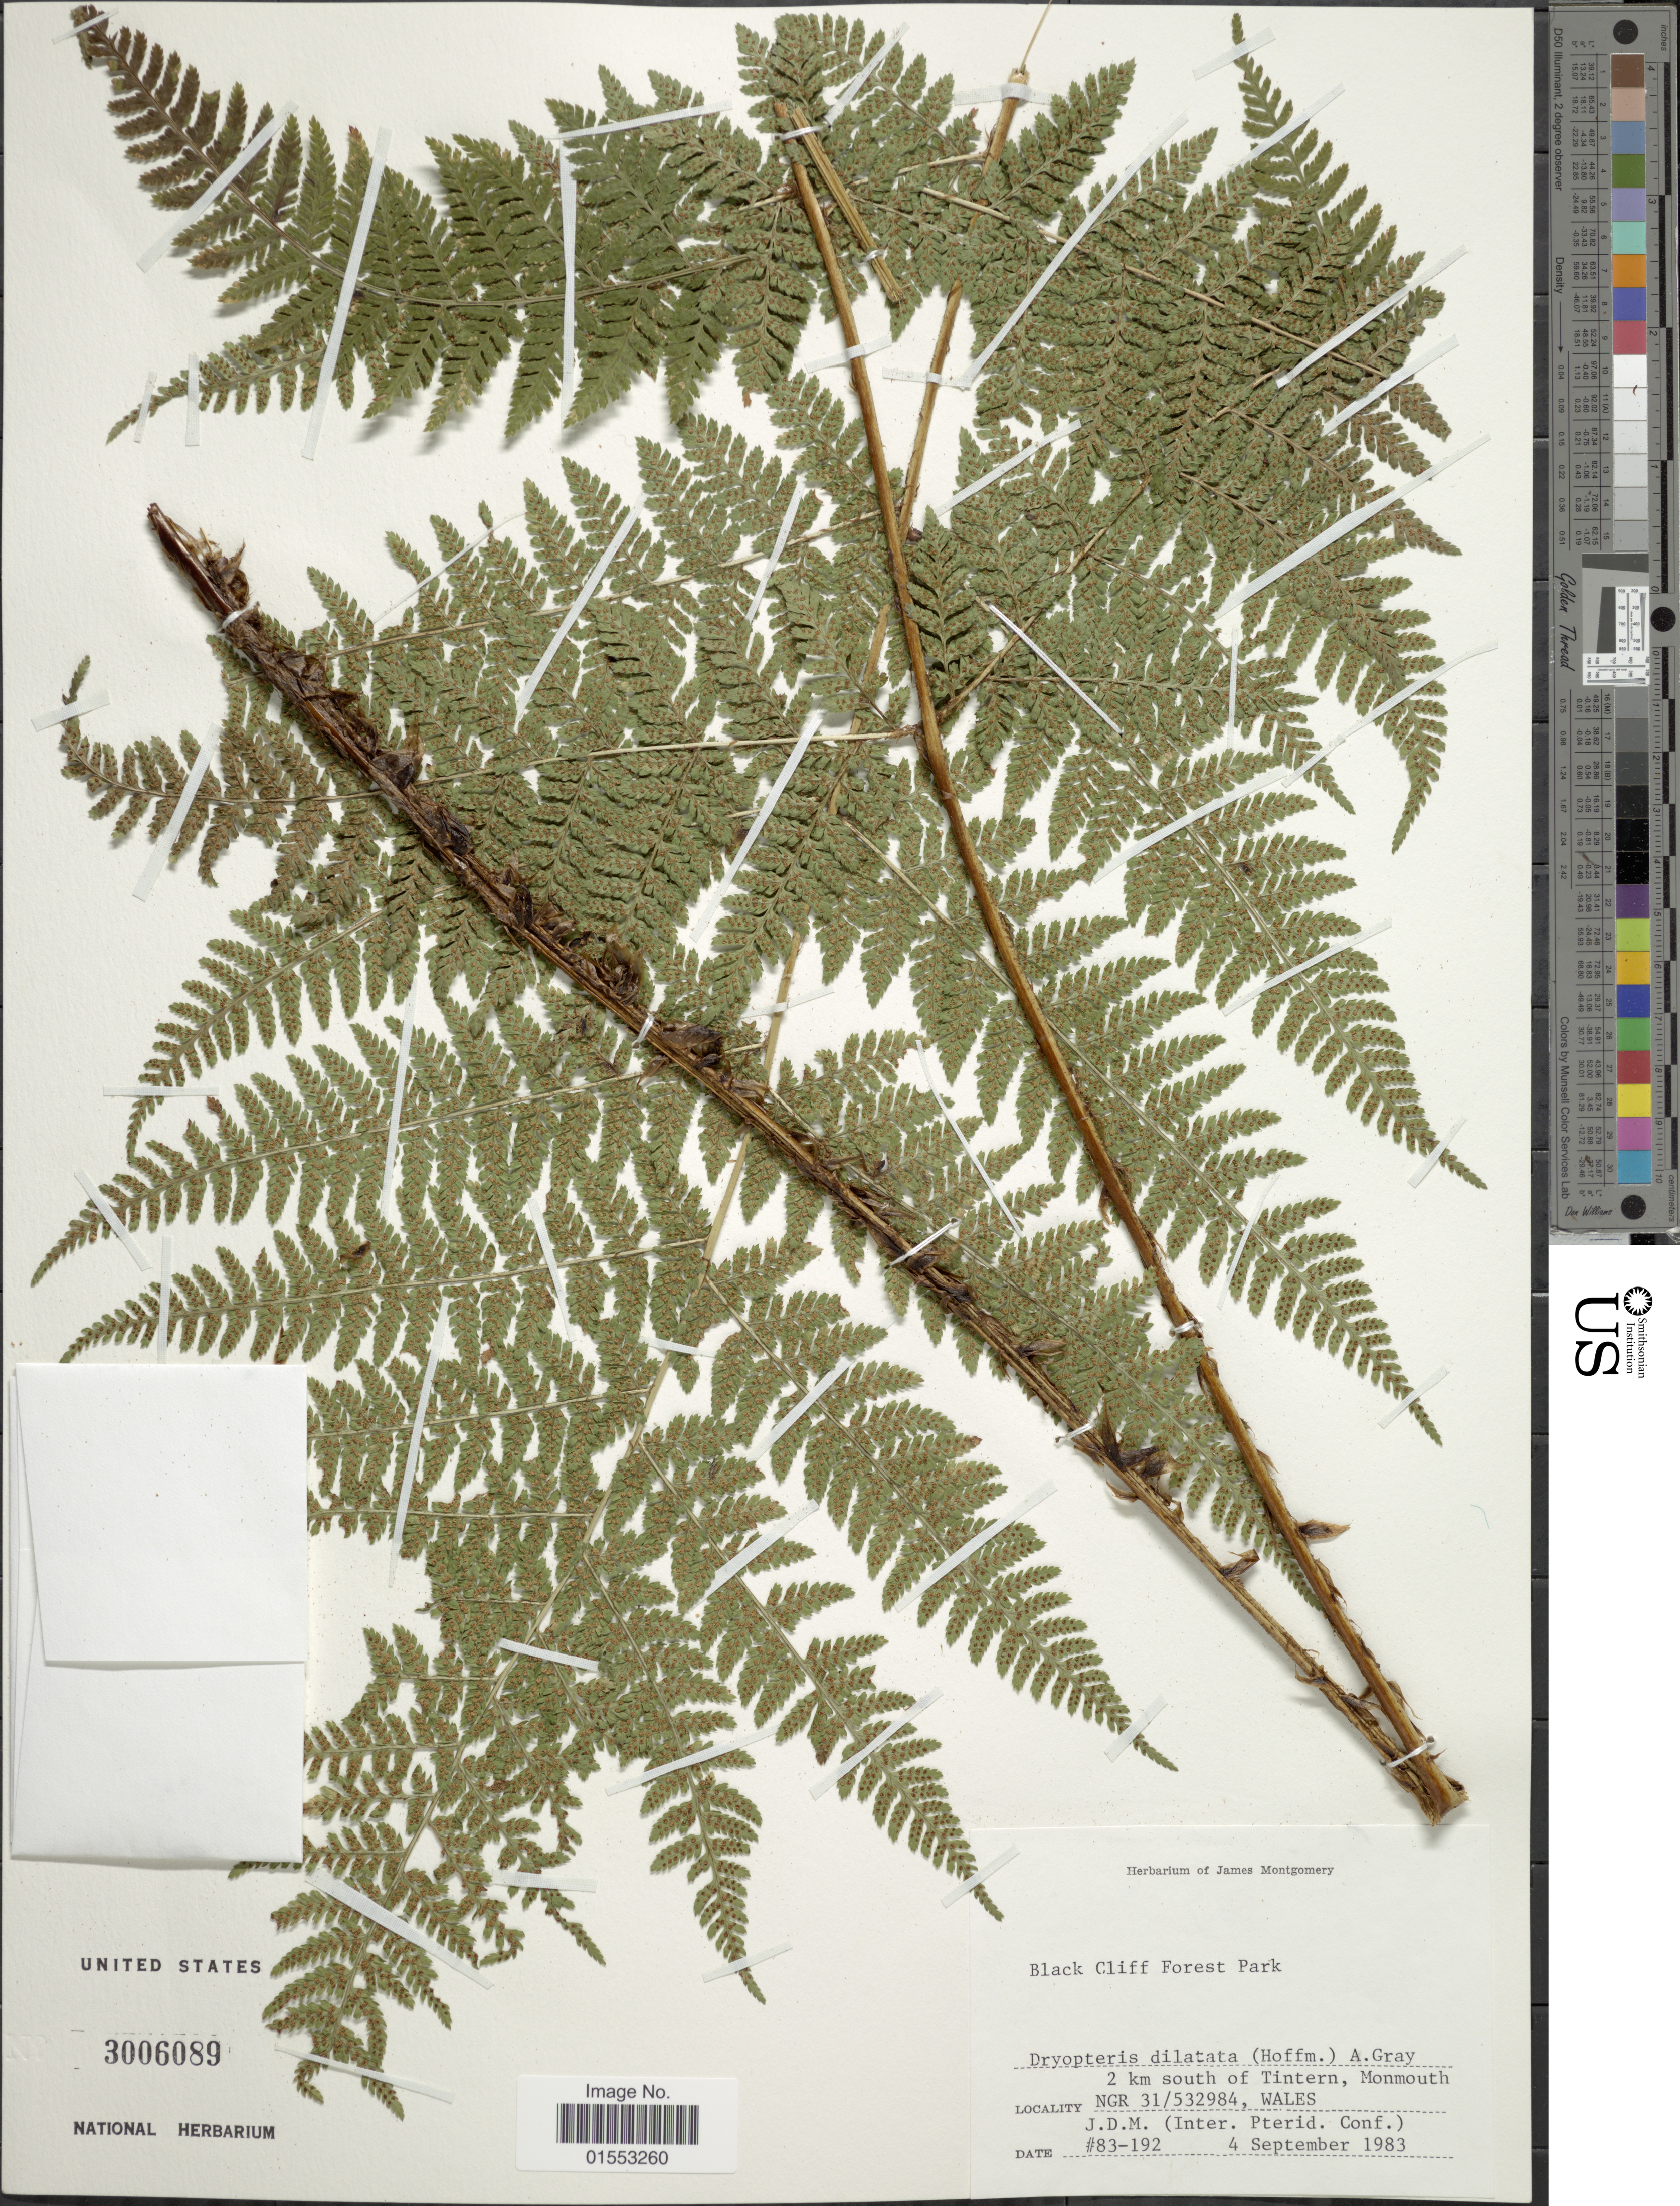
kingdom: Plantae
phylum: Tracheophyta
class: Polypodiopsida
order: Polypodiales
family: Dryopteridaceae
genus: Dryopteris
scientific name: Dryopteris dilatata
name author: (Hoffm.) A. Gray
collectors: ex Herb. James Montgomery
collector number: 83-192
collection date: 1983-09-04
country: United Kingdom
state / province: Wales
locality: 2 km south of Tinten, Monmouth NGR 31/532984, Wales. Black Cliff Forest Park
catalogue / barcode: US 3006089